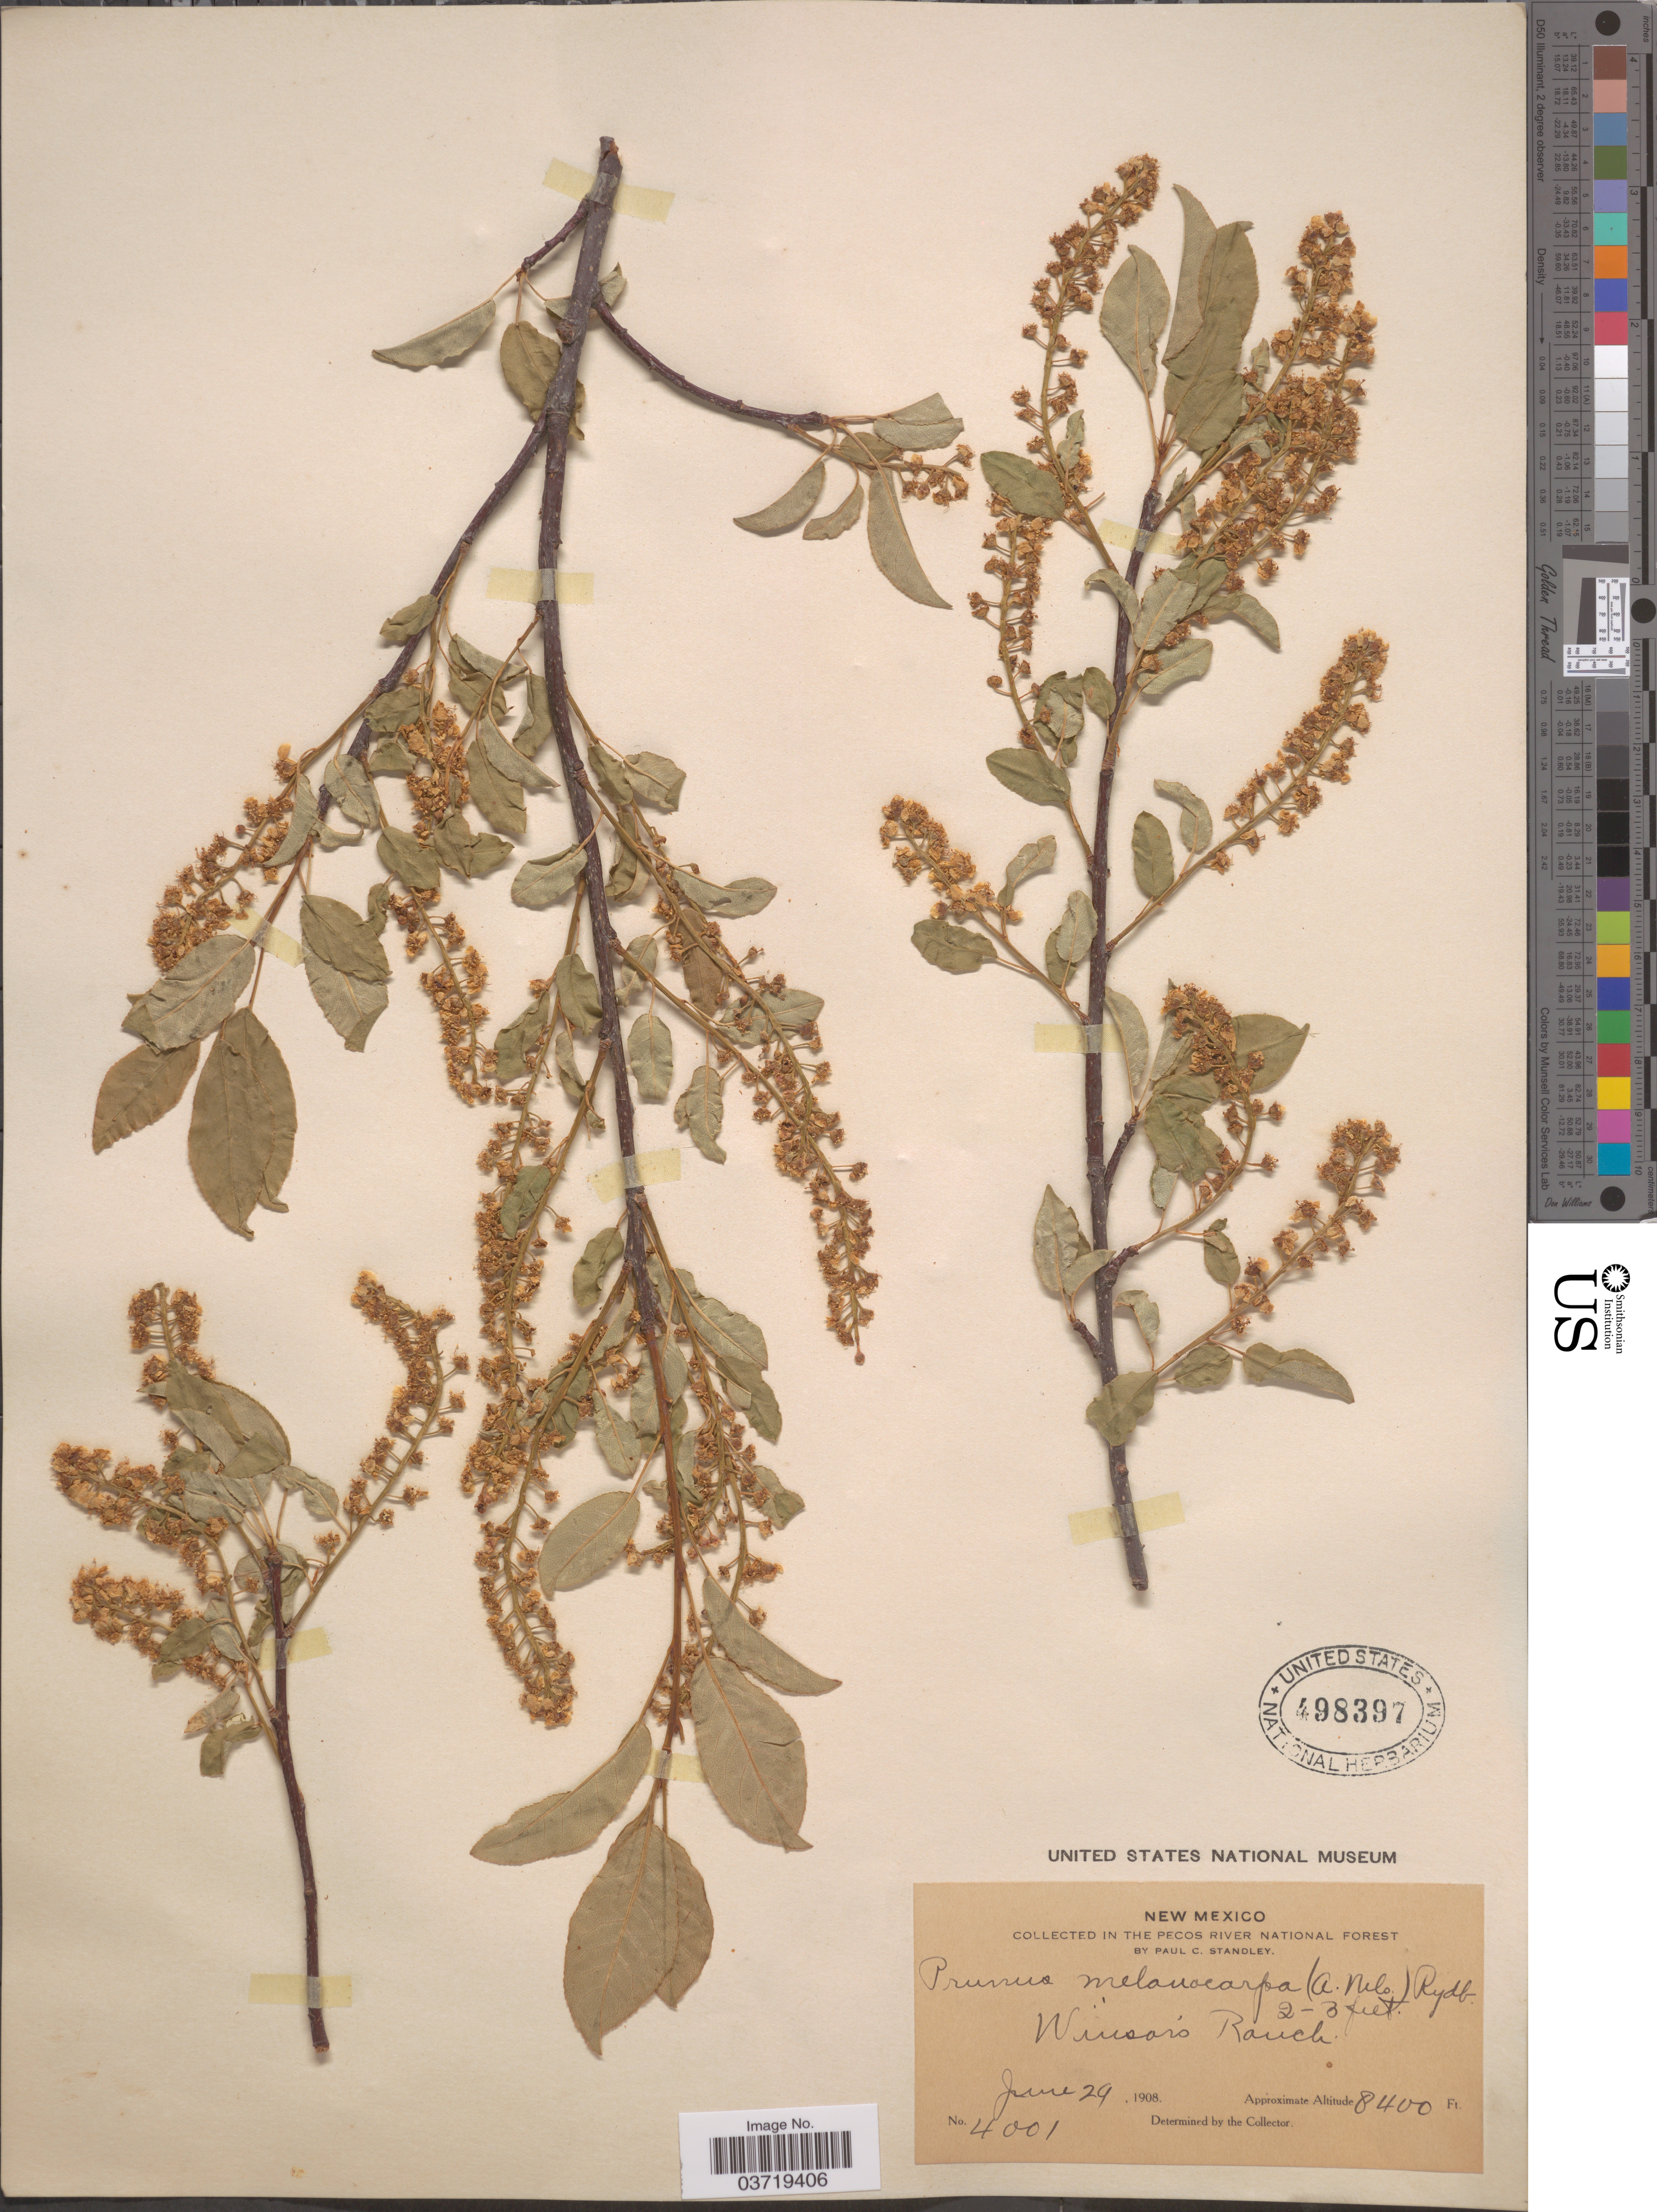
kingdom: Plantae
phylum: Tracheophyta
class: Magnoliopsida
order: Rosales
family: Rosaceae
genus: Prunus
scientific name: Prunus virginiana var. demissa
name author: (Nutt.) Torr.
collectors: P. C. Standley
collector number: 4001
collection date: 1908-06-29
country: United States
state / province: New Mexico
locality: The Pecos River National Forest. Winsar's Ranch.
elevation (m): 2560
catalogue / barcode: US 498397